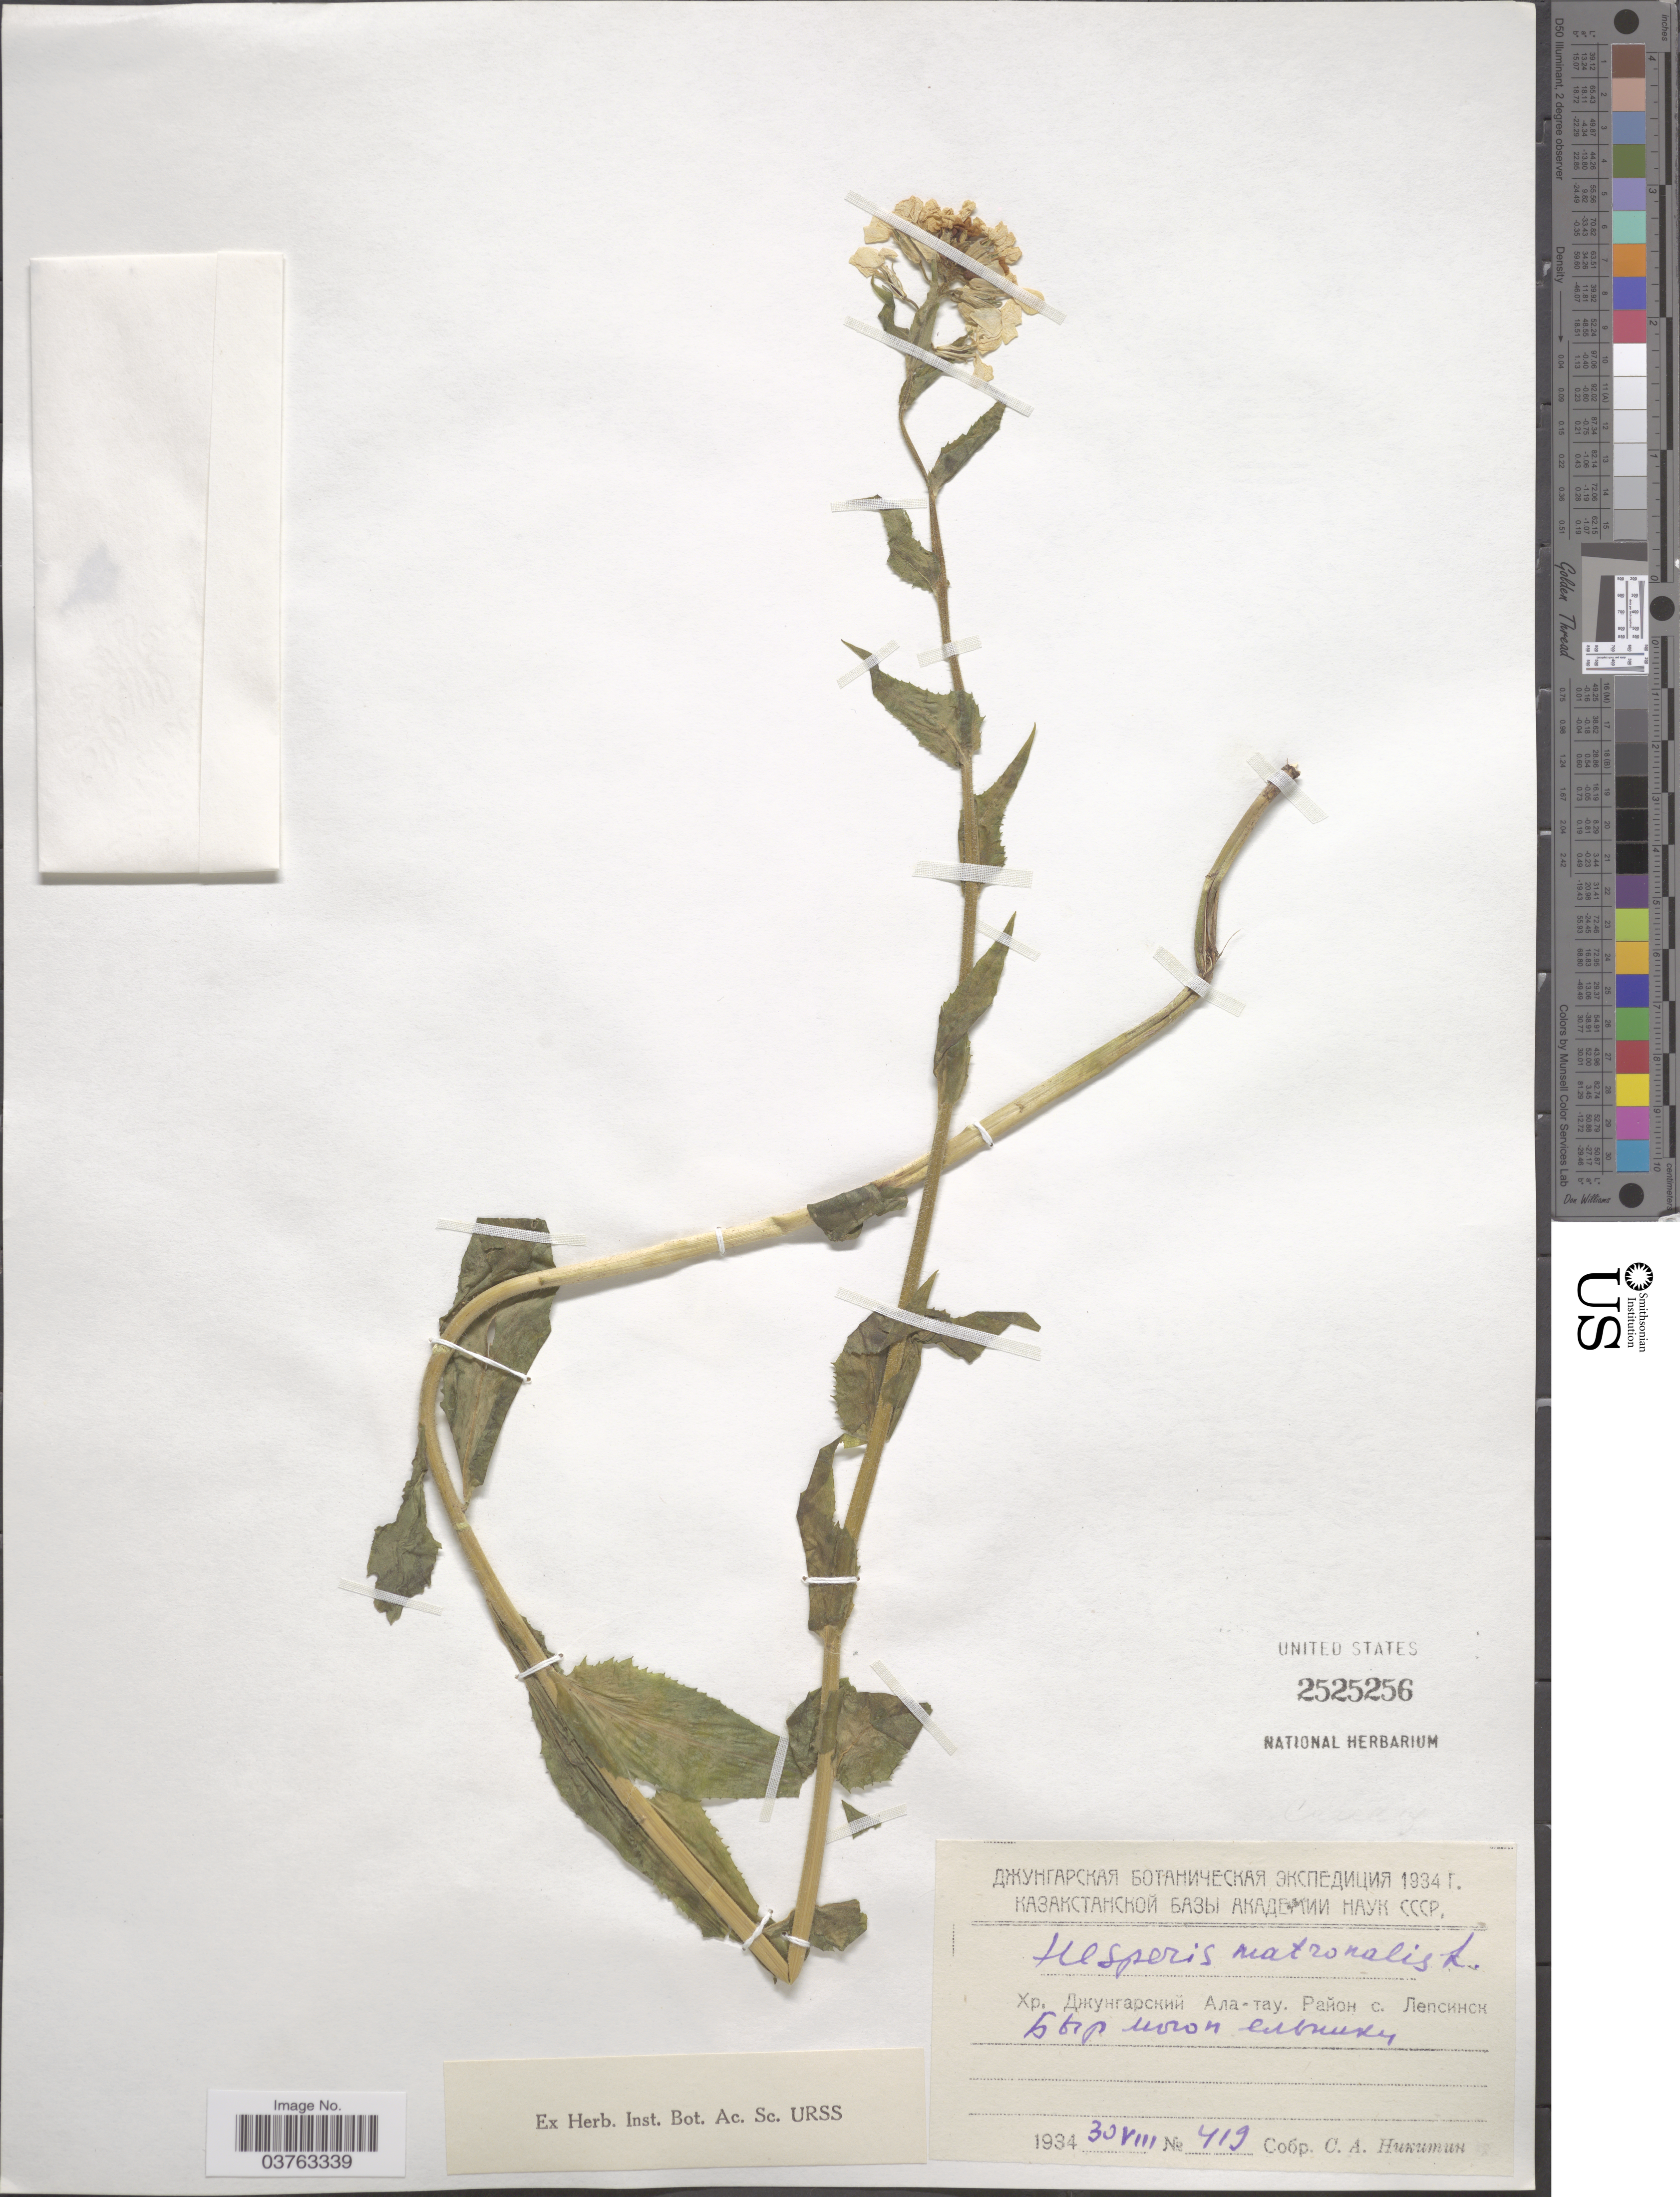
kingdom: Plantae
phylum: Tracheophyta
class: Magnoliopsida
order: Brassicales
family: Brassicaceae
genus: Hesperis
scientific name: Hesperis matronalis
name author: L.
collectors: S. A. Nikitin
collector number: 419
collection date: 1934-08-30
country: Kazakhstan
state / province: Almaty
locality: Dzungarian Alatau, near Lepsinsk.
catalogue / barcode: US 2525256